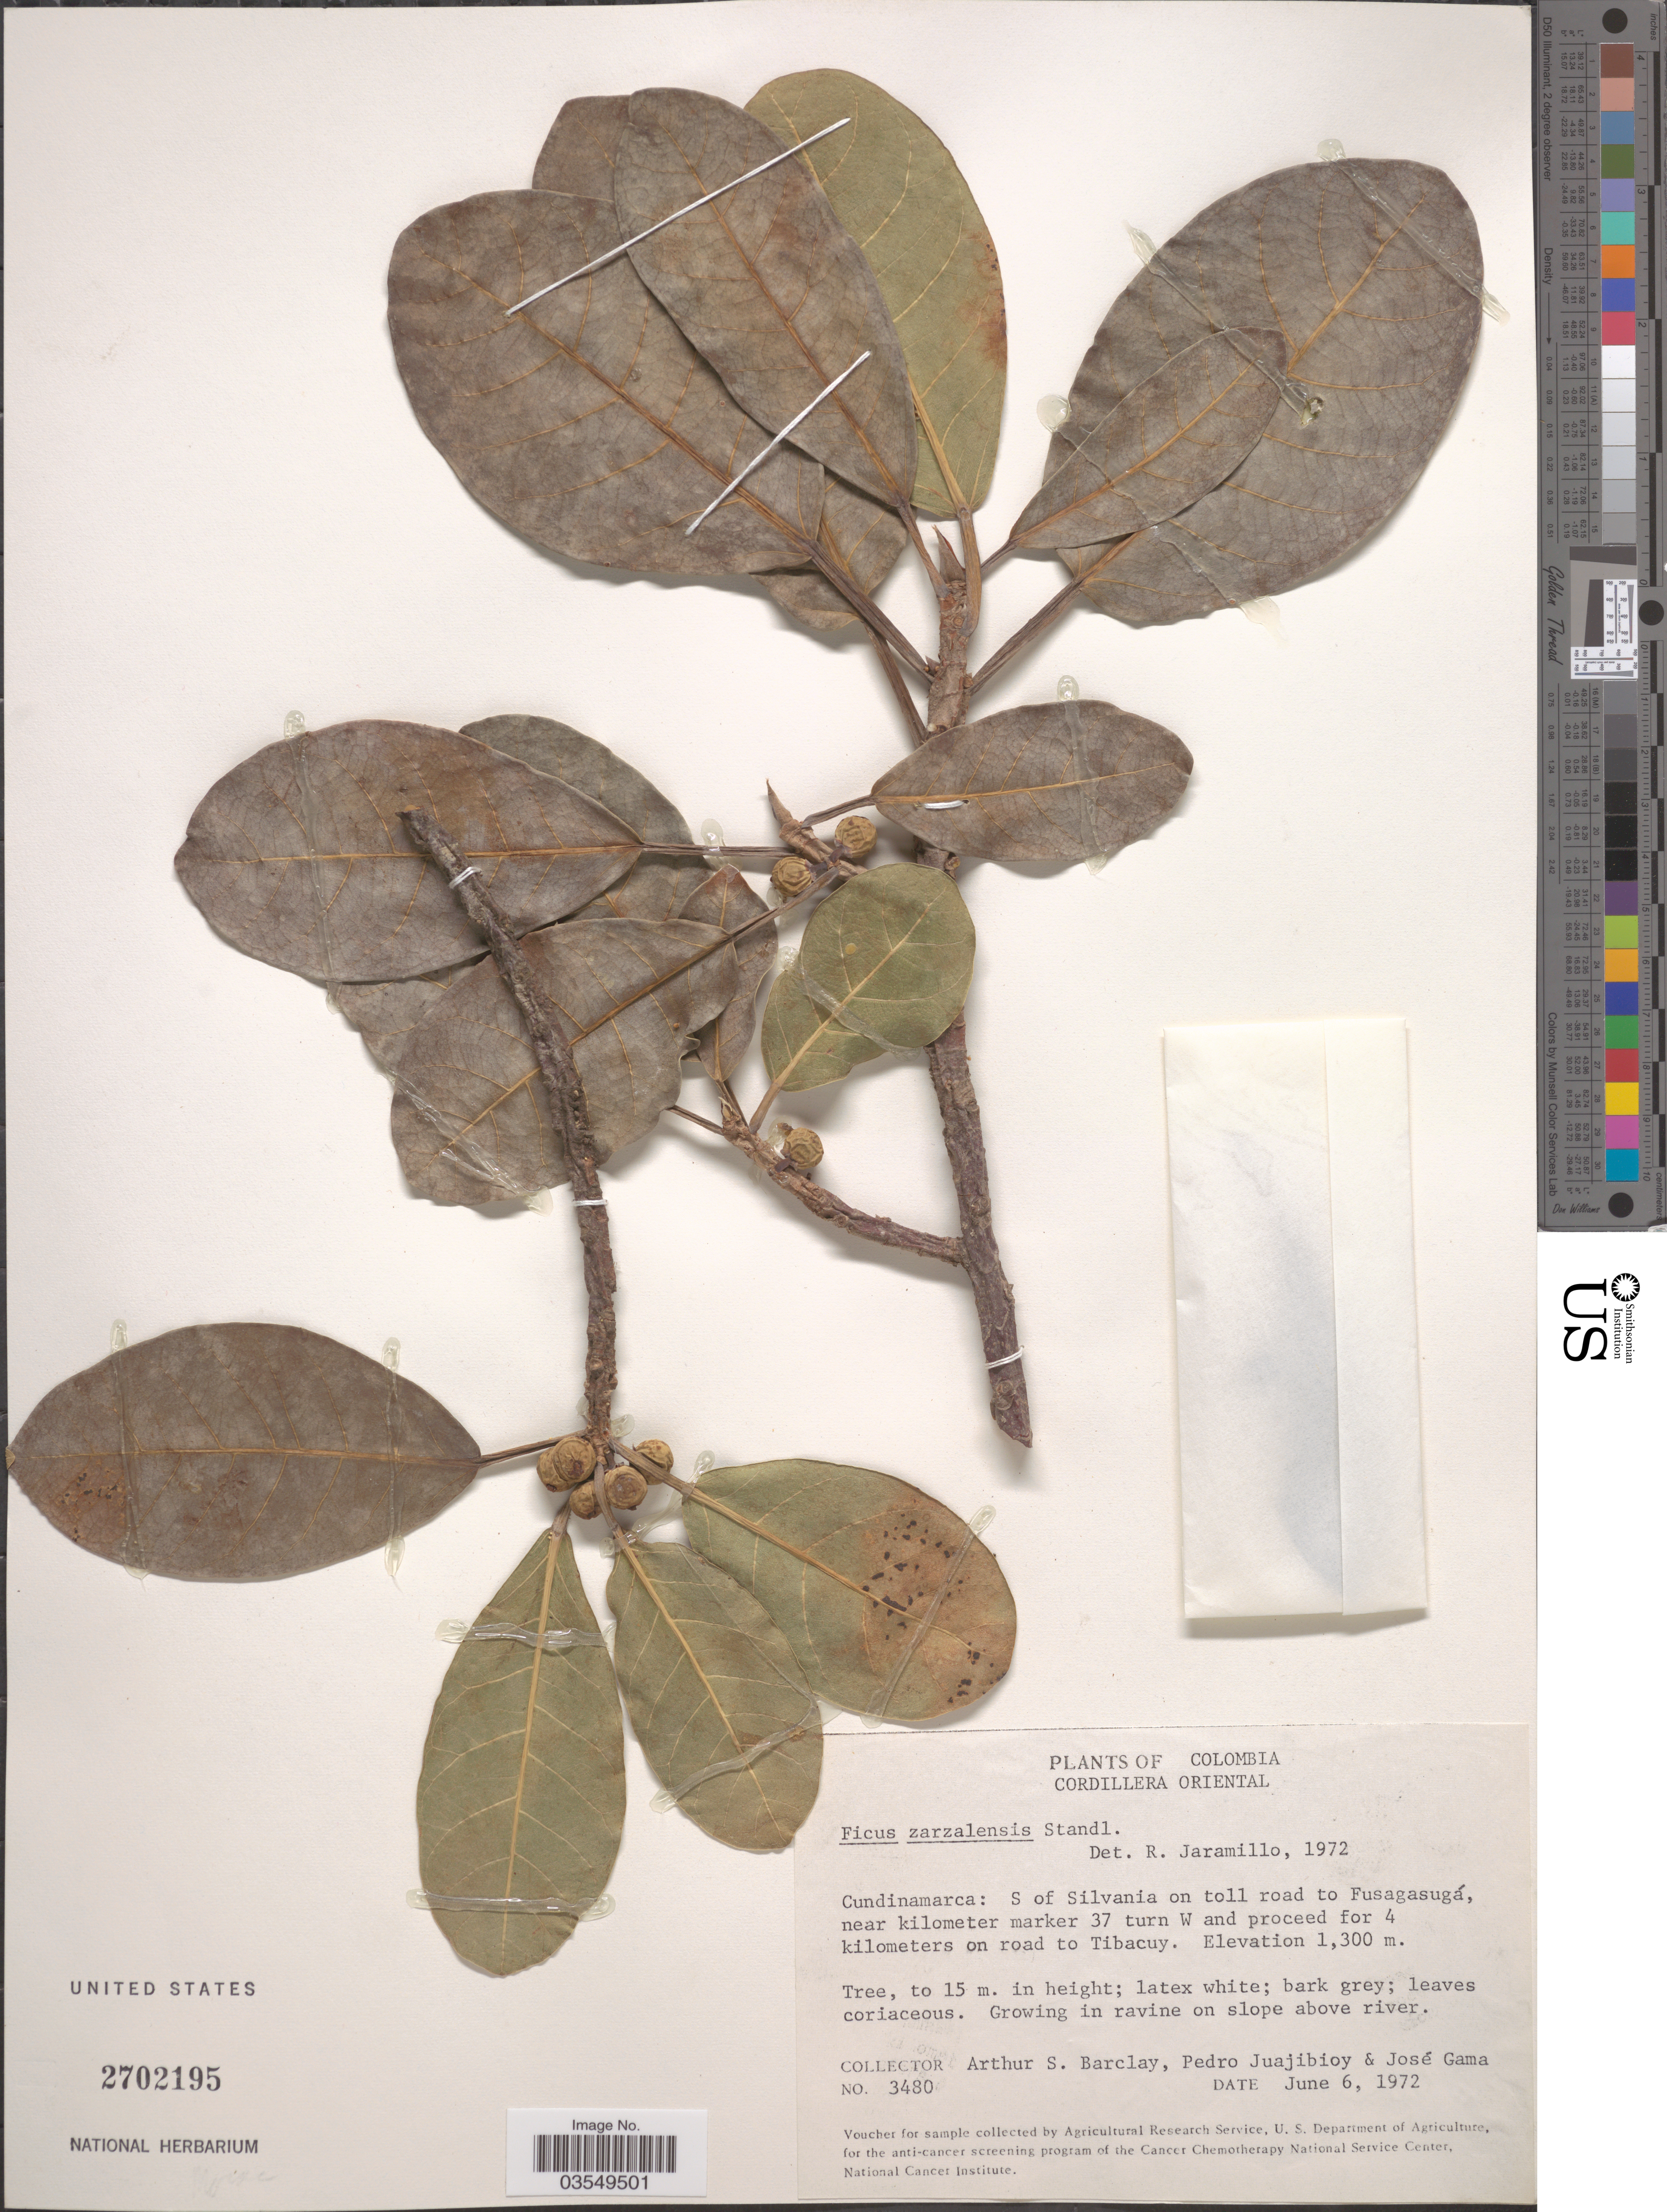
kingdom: Plantae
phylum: Tracheophyta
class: Magnoliopsida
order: Rosales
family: Moraceae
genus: Ficus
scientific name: Ficus zarzalensis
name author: Standl.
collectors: A. S. Barclay, P. Juajibioy & J. Agama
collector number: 3480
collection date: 1972-06-06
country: Colombia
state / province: Cundinamarca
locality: S of Silvania on toll road to Fusagasugá, near kilometer marker 37 turn W and proceed for 4 kilometers on road to Tibacuy.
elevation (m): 1300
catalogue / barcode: US 2702195